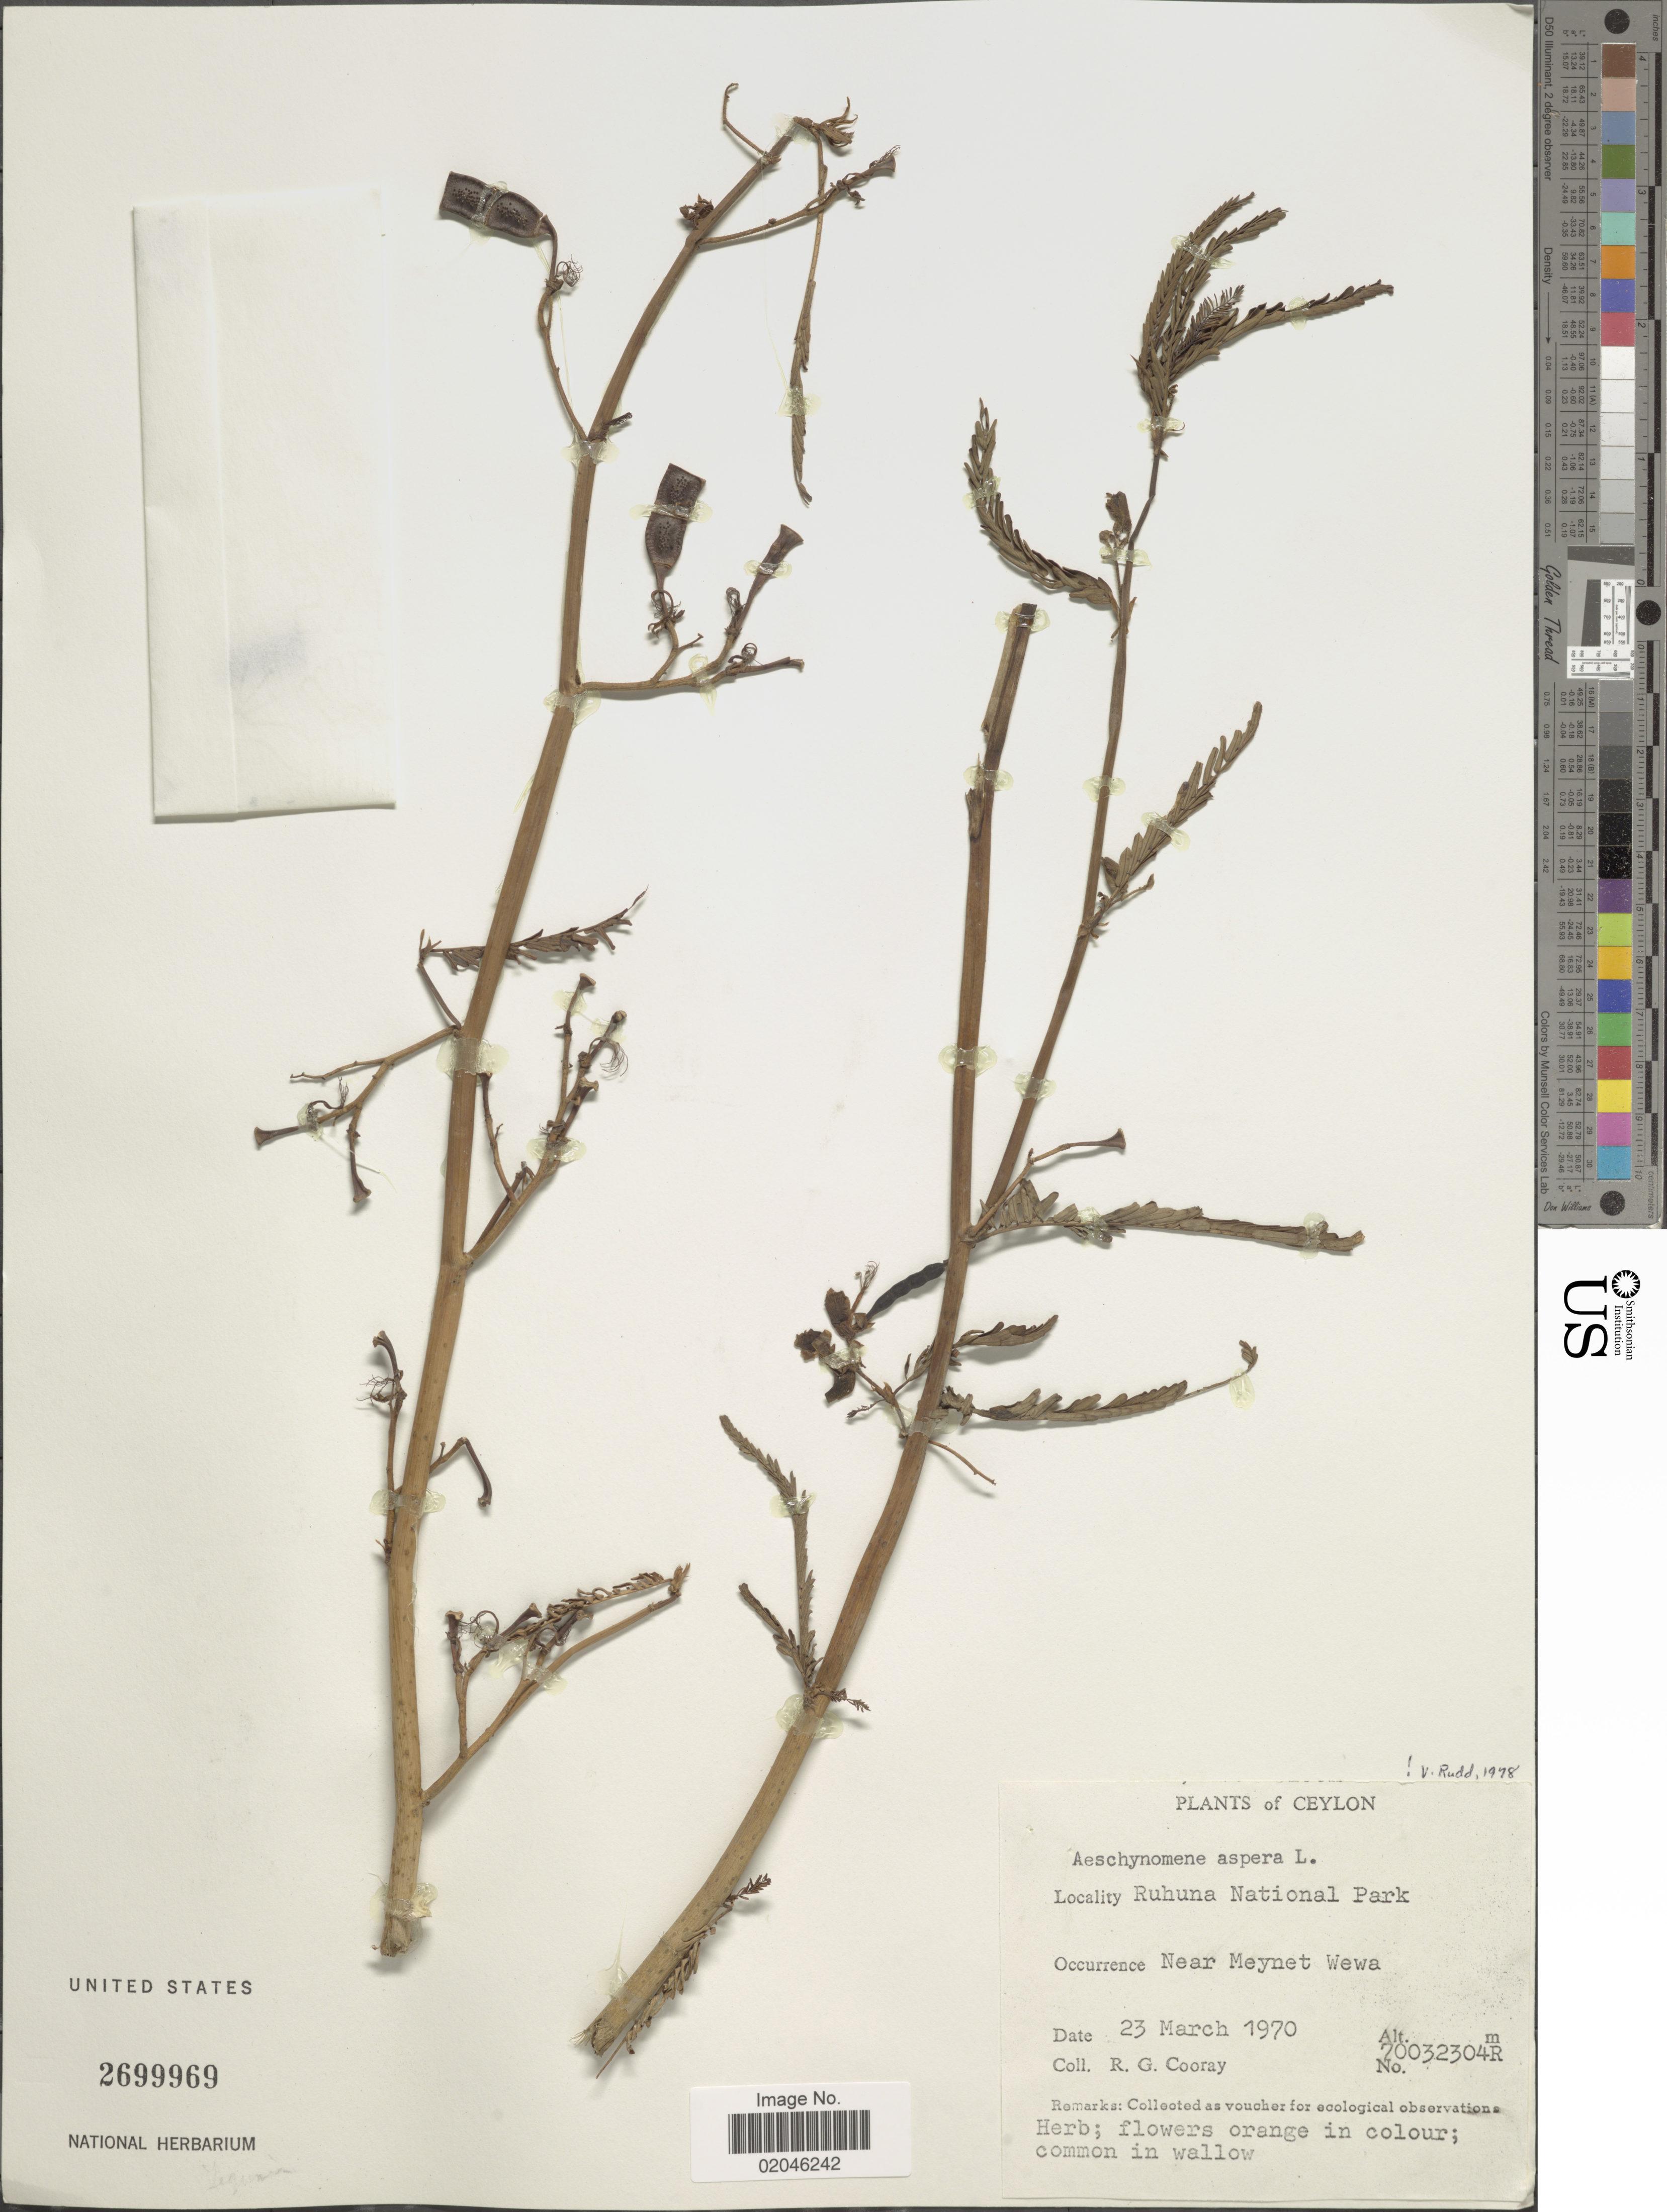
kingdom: Plantae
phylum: Tracheophyta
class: Magnoliopsida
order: Fabales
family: Fabaceae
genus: Aeschynomene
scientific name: Aeschynomene aspera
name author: L.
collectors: R. Cooray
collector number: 70032304R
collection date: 1970-03-23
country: Sri Lanka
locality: Ceylon, Ruhuna National Park, near Meynet Wewa.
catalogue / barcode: US 2699969